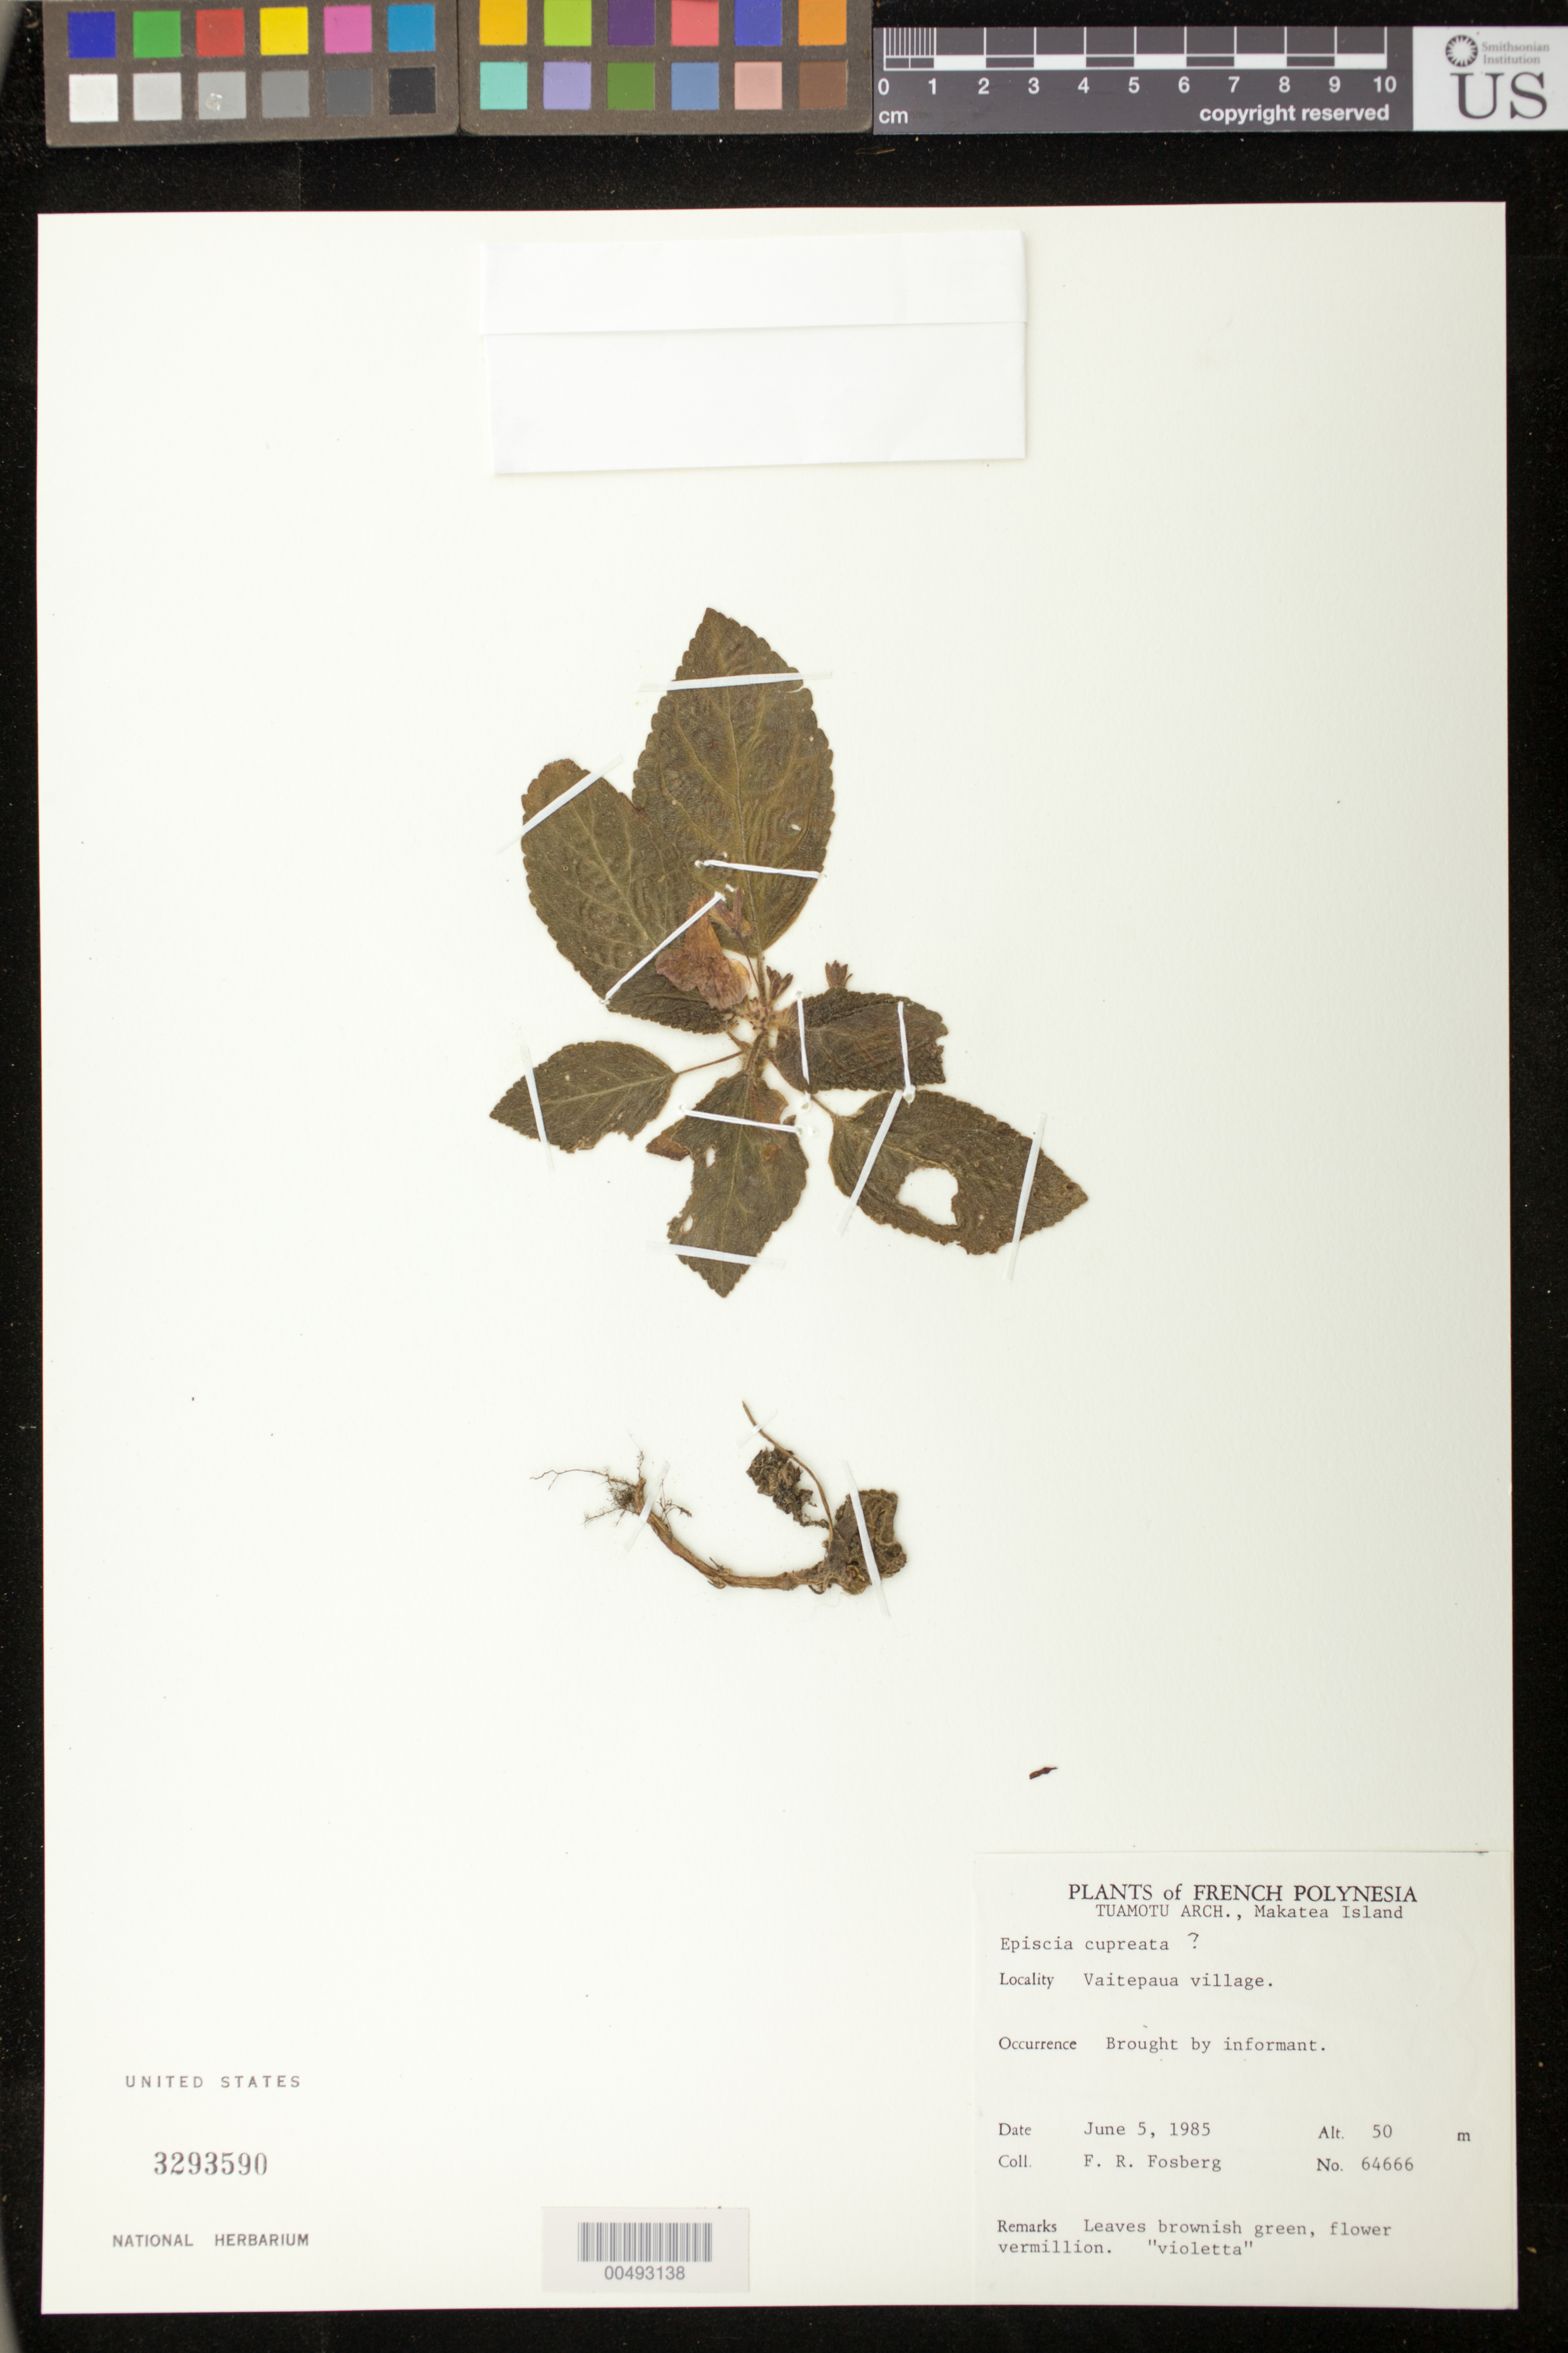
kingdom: Plantae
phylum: Tracheophyta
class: Magnoliopsida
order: Lamiales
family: Gesneriaceae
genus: Episcia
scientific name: Episcia cupreata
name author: (Hook.) Hanst.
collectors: F. R. Fosberg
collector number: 64666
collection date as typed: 05 Jun 1985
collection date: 1985-06-05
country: French Polynesia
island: Makatea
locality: Makatea, Vaitepaua village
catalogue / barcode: US 3293590